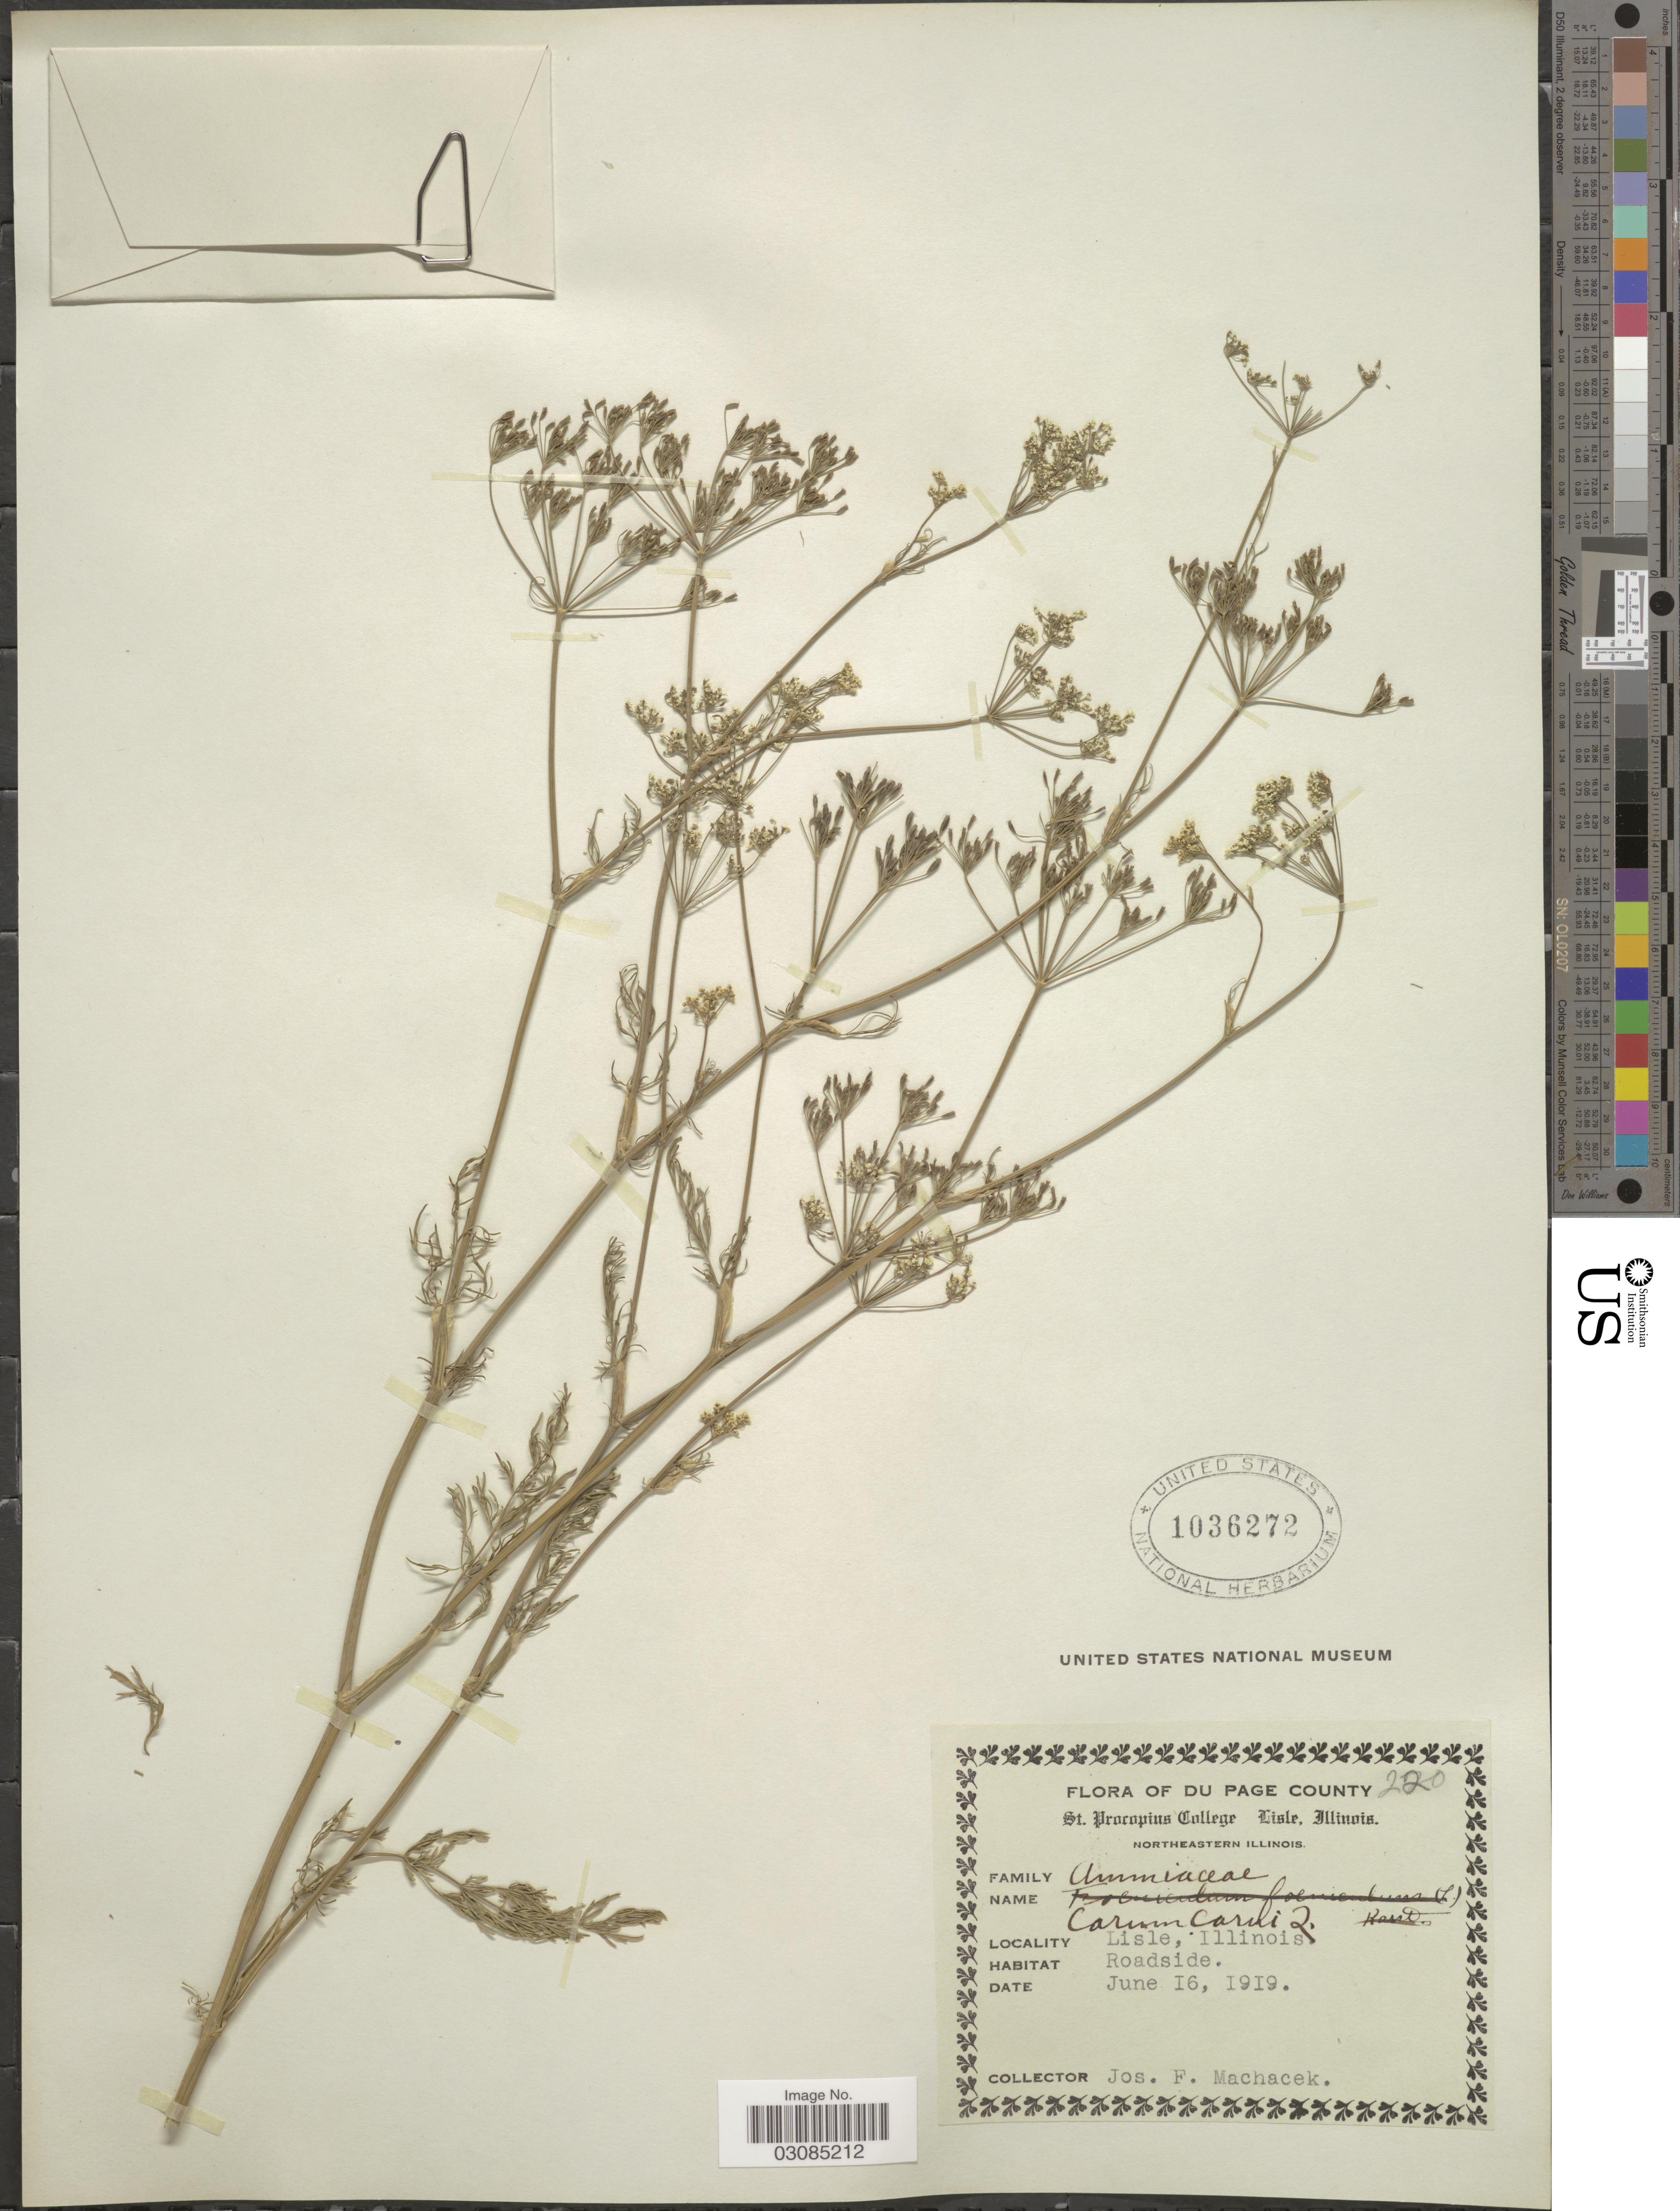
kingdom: Plantae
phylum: Tracheophyta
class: Magnoliopsida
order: Apiales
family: Apiaceae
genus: Carum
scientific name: Carum carvi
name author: L.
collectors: J. Machacek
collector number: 220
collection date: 1919-06-16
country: United States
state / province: Illinois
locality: Du Page County. Northeastern Illinois. Lisle, Illinois. Roadside.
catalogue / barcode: US 1036272